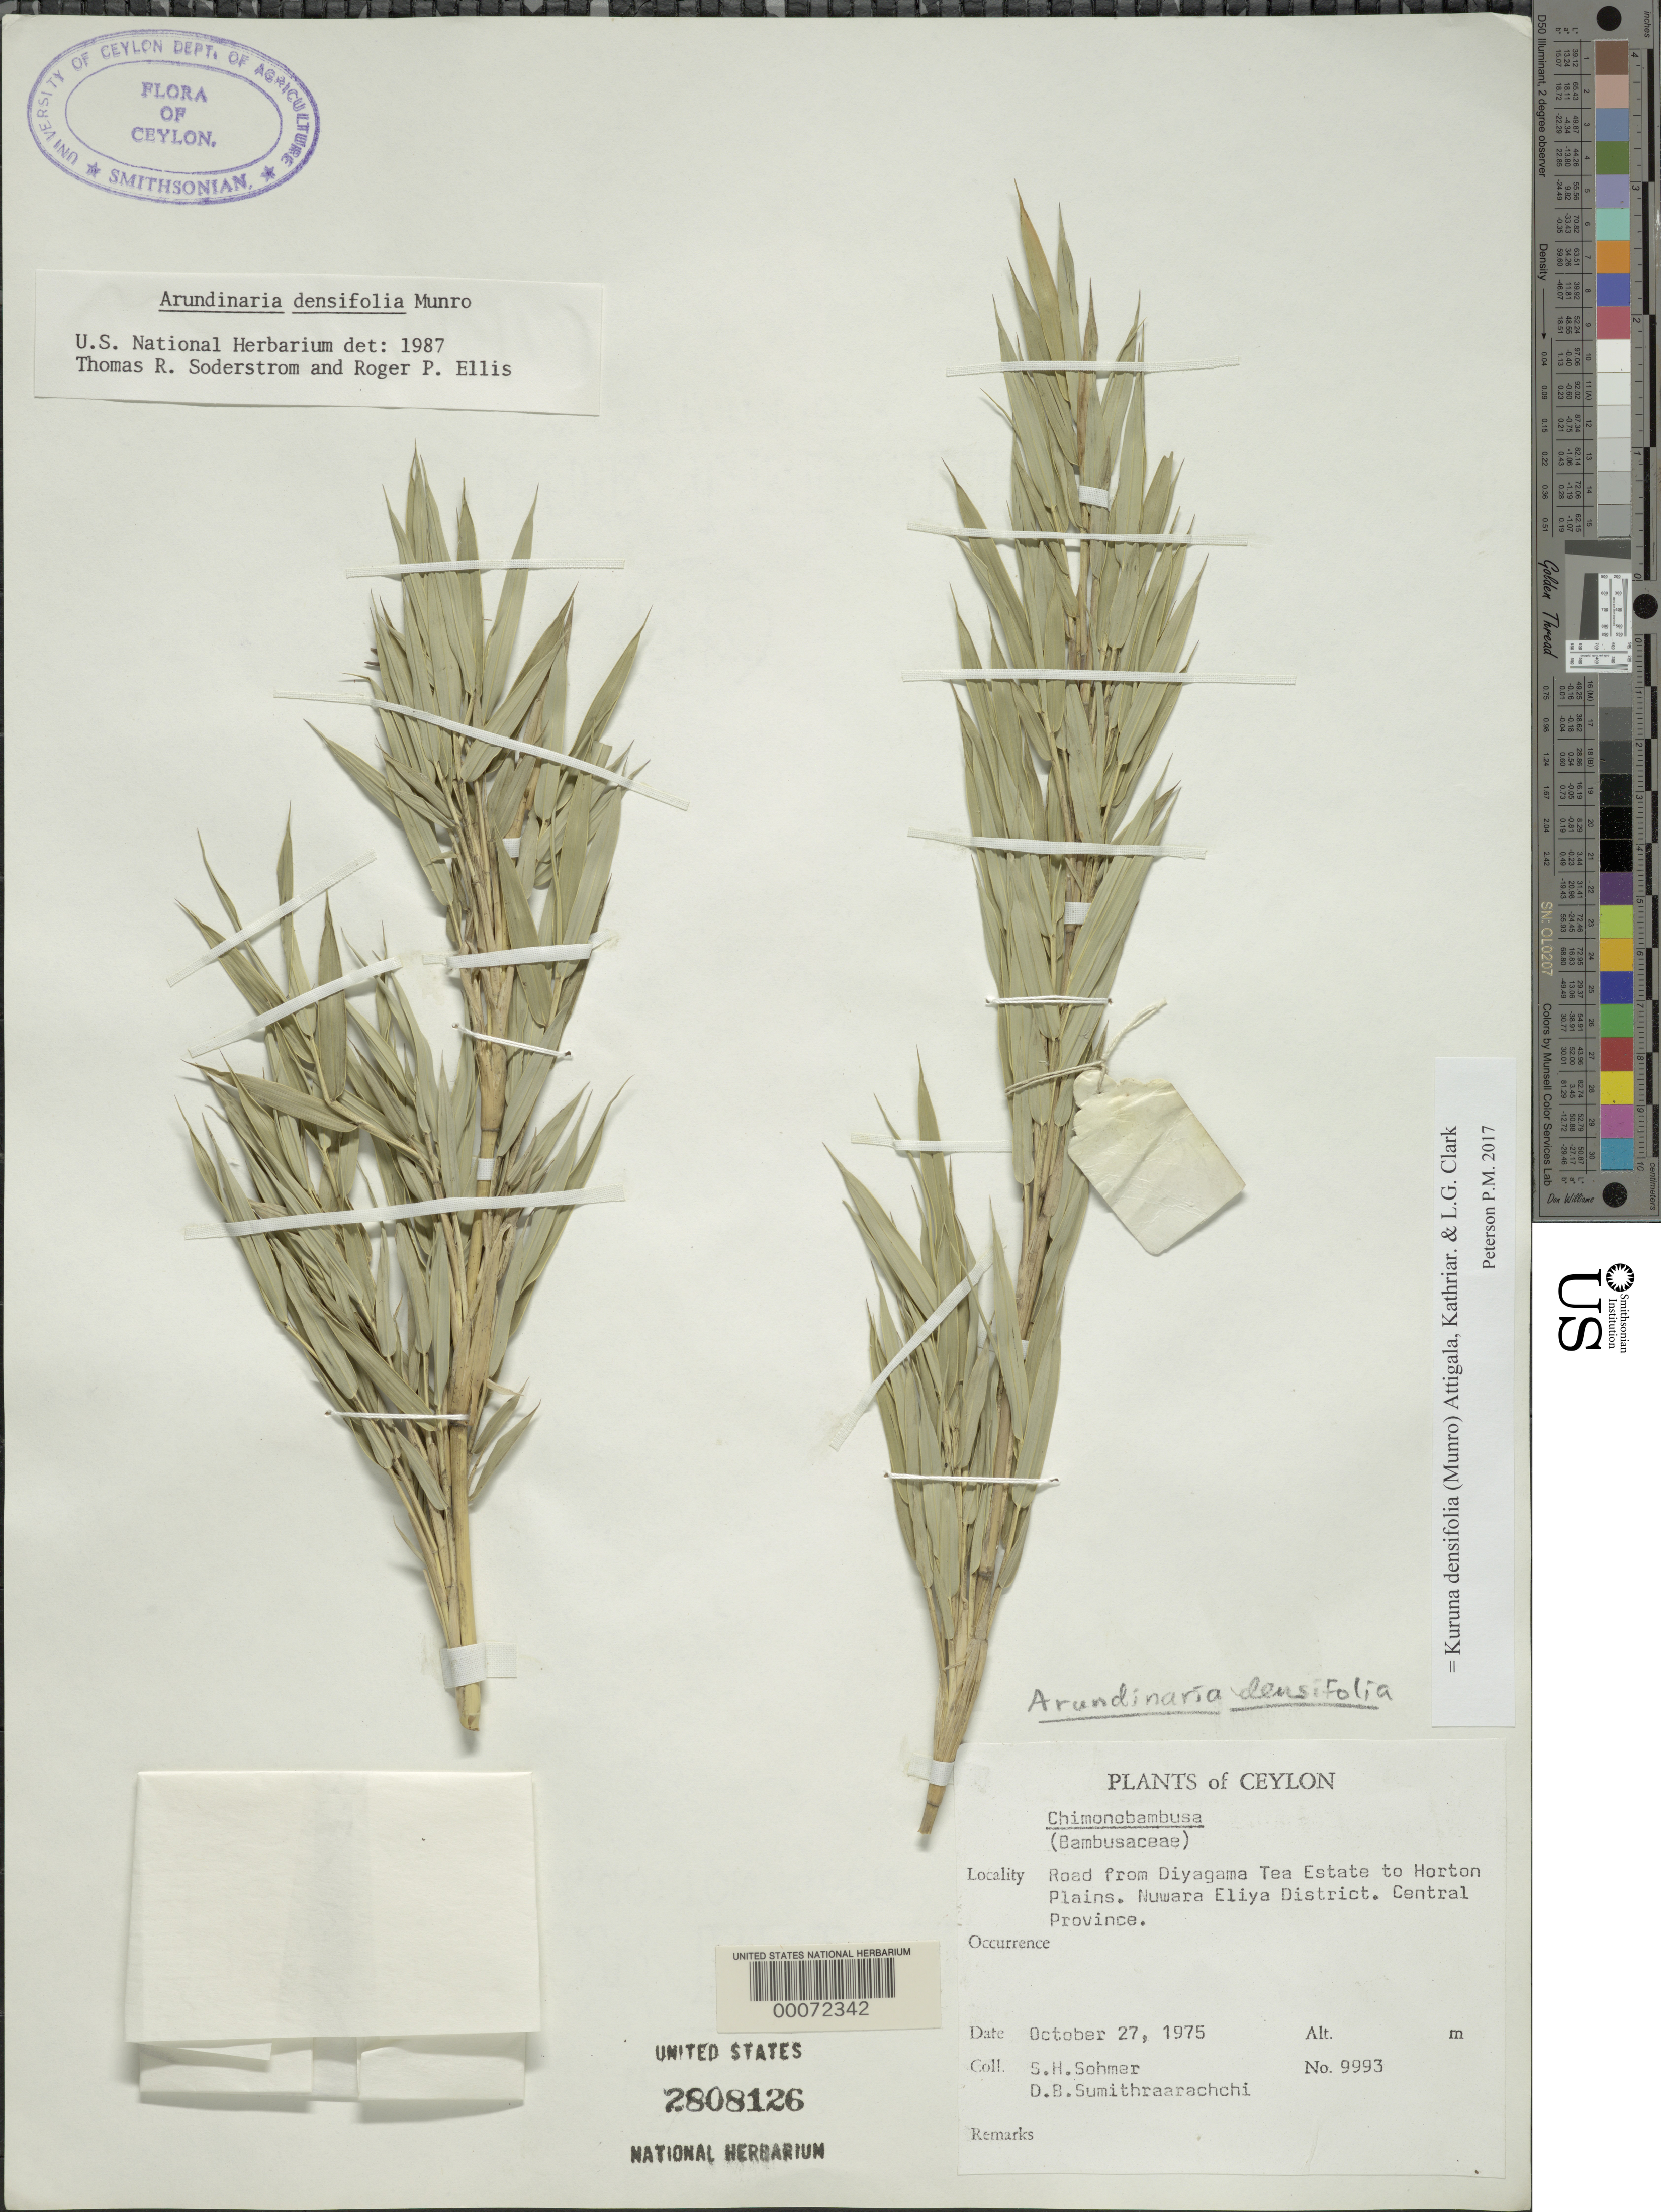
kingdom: Plantae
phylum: Tracheophyta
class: Liliopsida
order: Poales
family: Poaceae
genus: Kuruna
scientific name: Kuruna densifolia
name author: (Munro) Attigala et al.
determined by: Poaceae Reorganization Project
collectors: S. H. Sohmer & D. B. Sumithraarachchi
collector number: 9993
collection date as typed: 27 Oct 1975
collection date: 1975-10-27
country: Sri Lanka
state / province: Central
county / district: Nuwara Eliya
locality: Road from diyagama tea estate to horton plains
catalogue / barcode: US 2808126